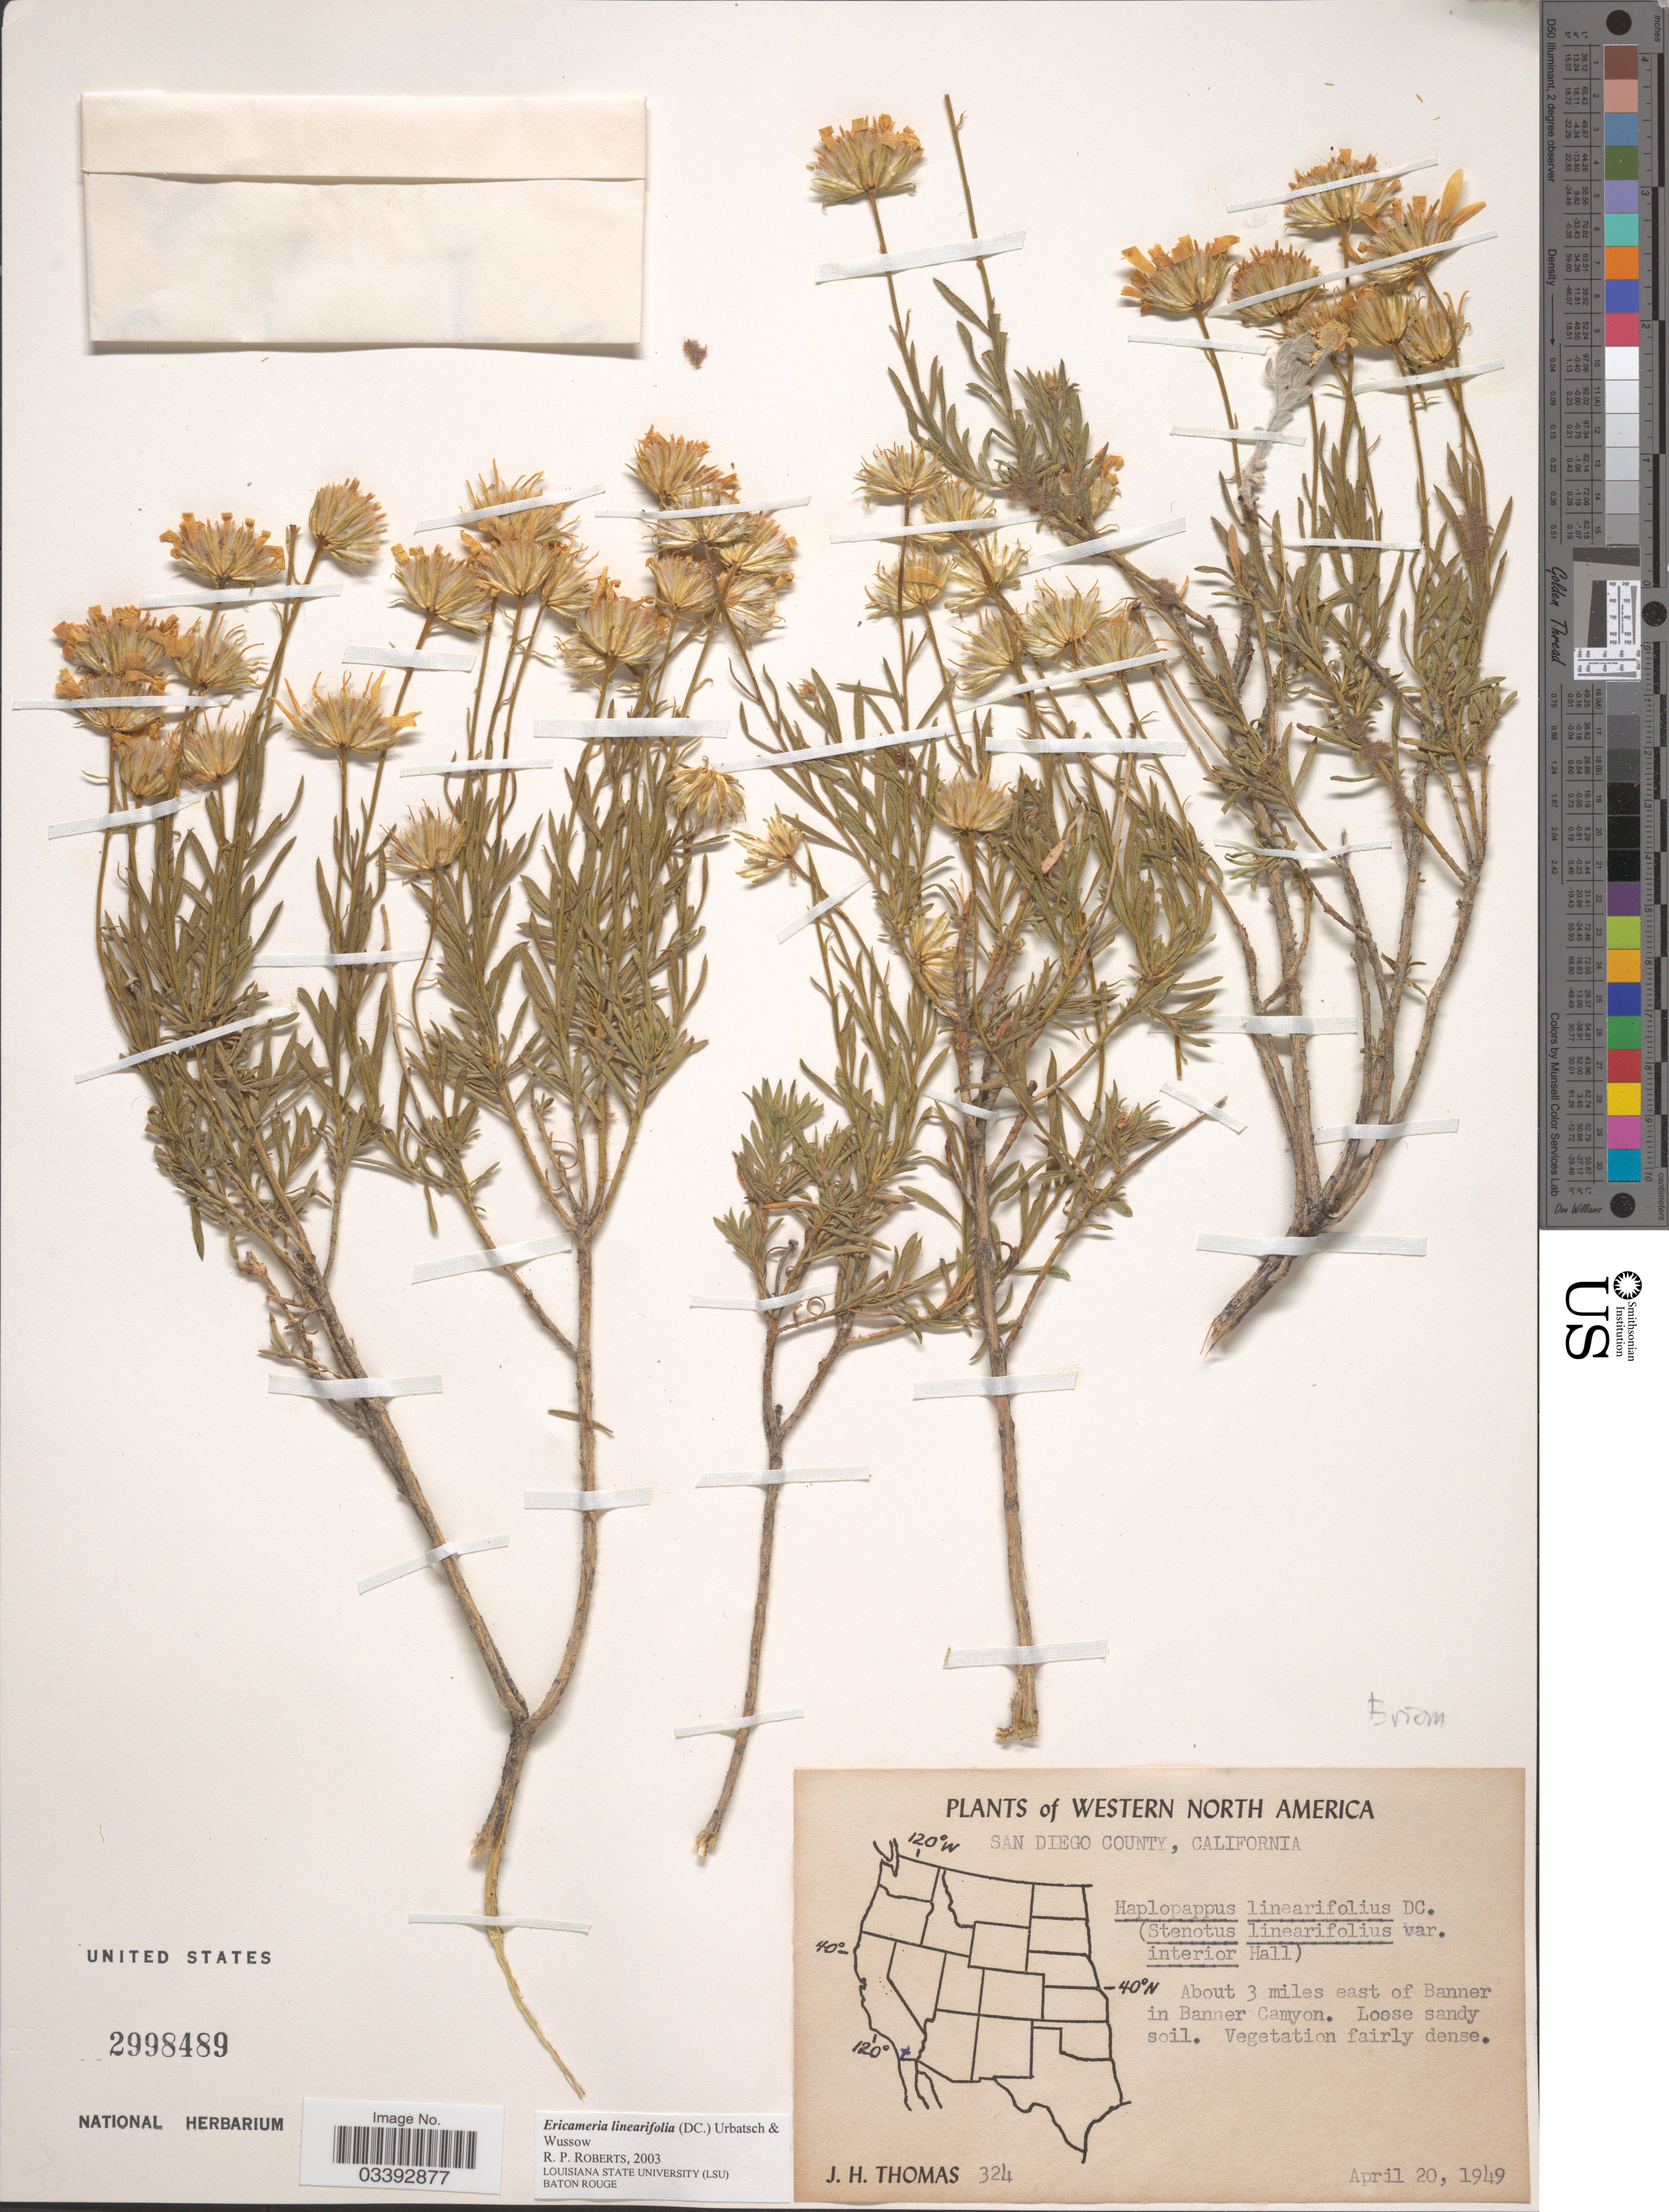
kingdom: Plantae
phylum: Tracheophyta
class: Magnoliopsida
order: Asterales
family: Asteraceae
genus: Ericameria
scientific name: Ericameria linearifolia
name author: (DC.) Urbatsch & Wussow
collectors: J. H. Thomas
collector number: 324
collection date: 1949-04-20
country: United States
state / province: California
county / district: San Diego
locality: Western North America, San Diego County. About 3 miles east of Banner in Banner Camyon.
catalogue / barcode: US 2998489